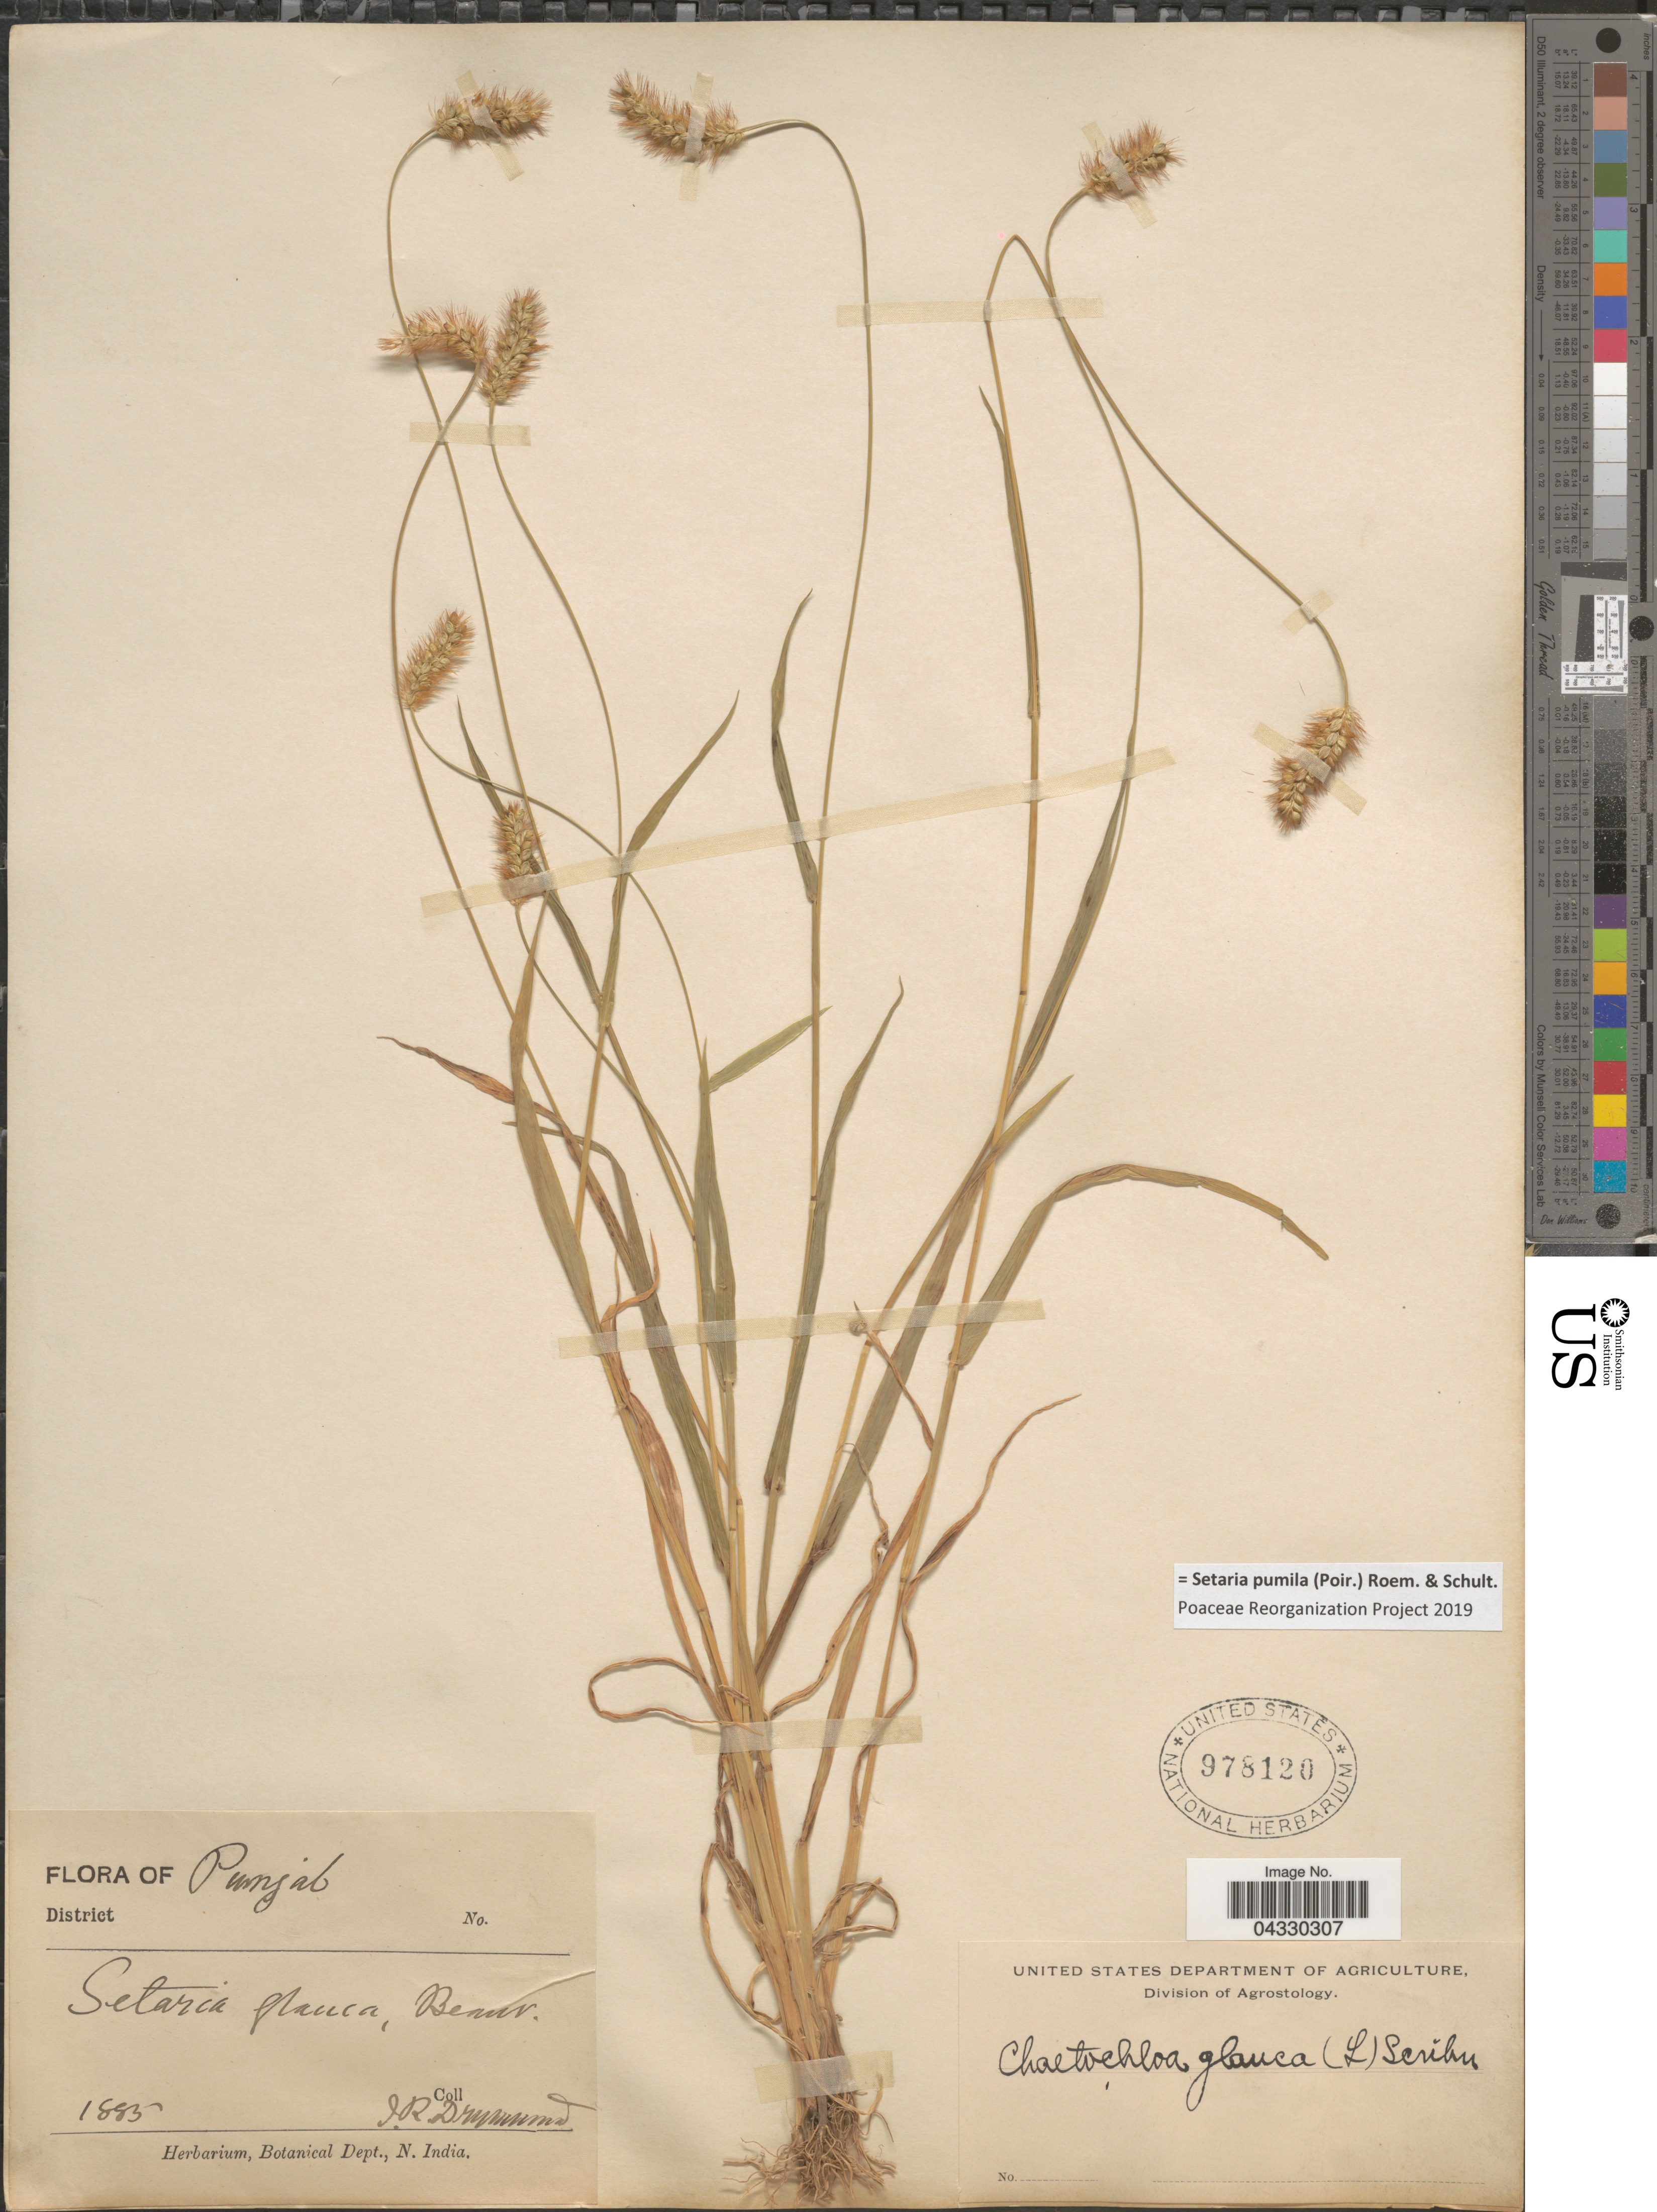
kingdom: Plantae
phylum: Tracheophyta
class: Liliopsida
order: Poales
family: Poaceae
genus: Setaria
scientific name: Setaria pumila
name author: (Poir.) Roem. & Schult.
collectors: J. R. Drummond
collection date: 1885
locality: Punjab.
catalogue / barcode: US 978120